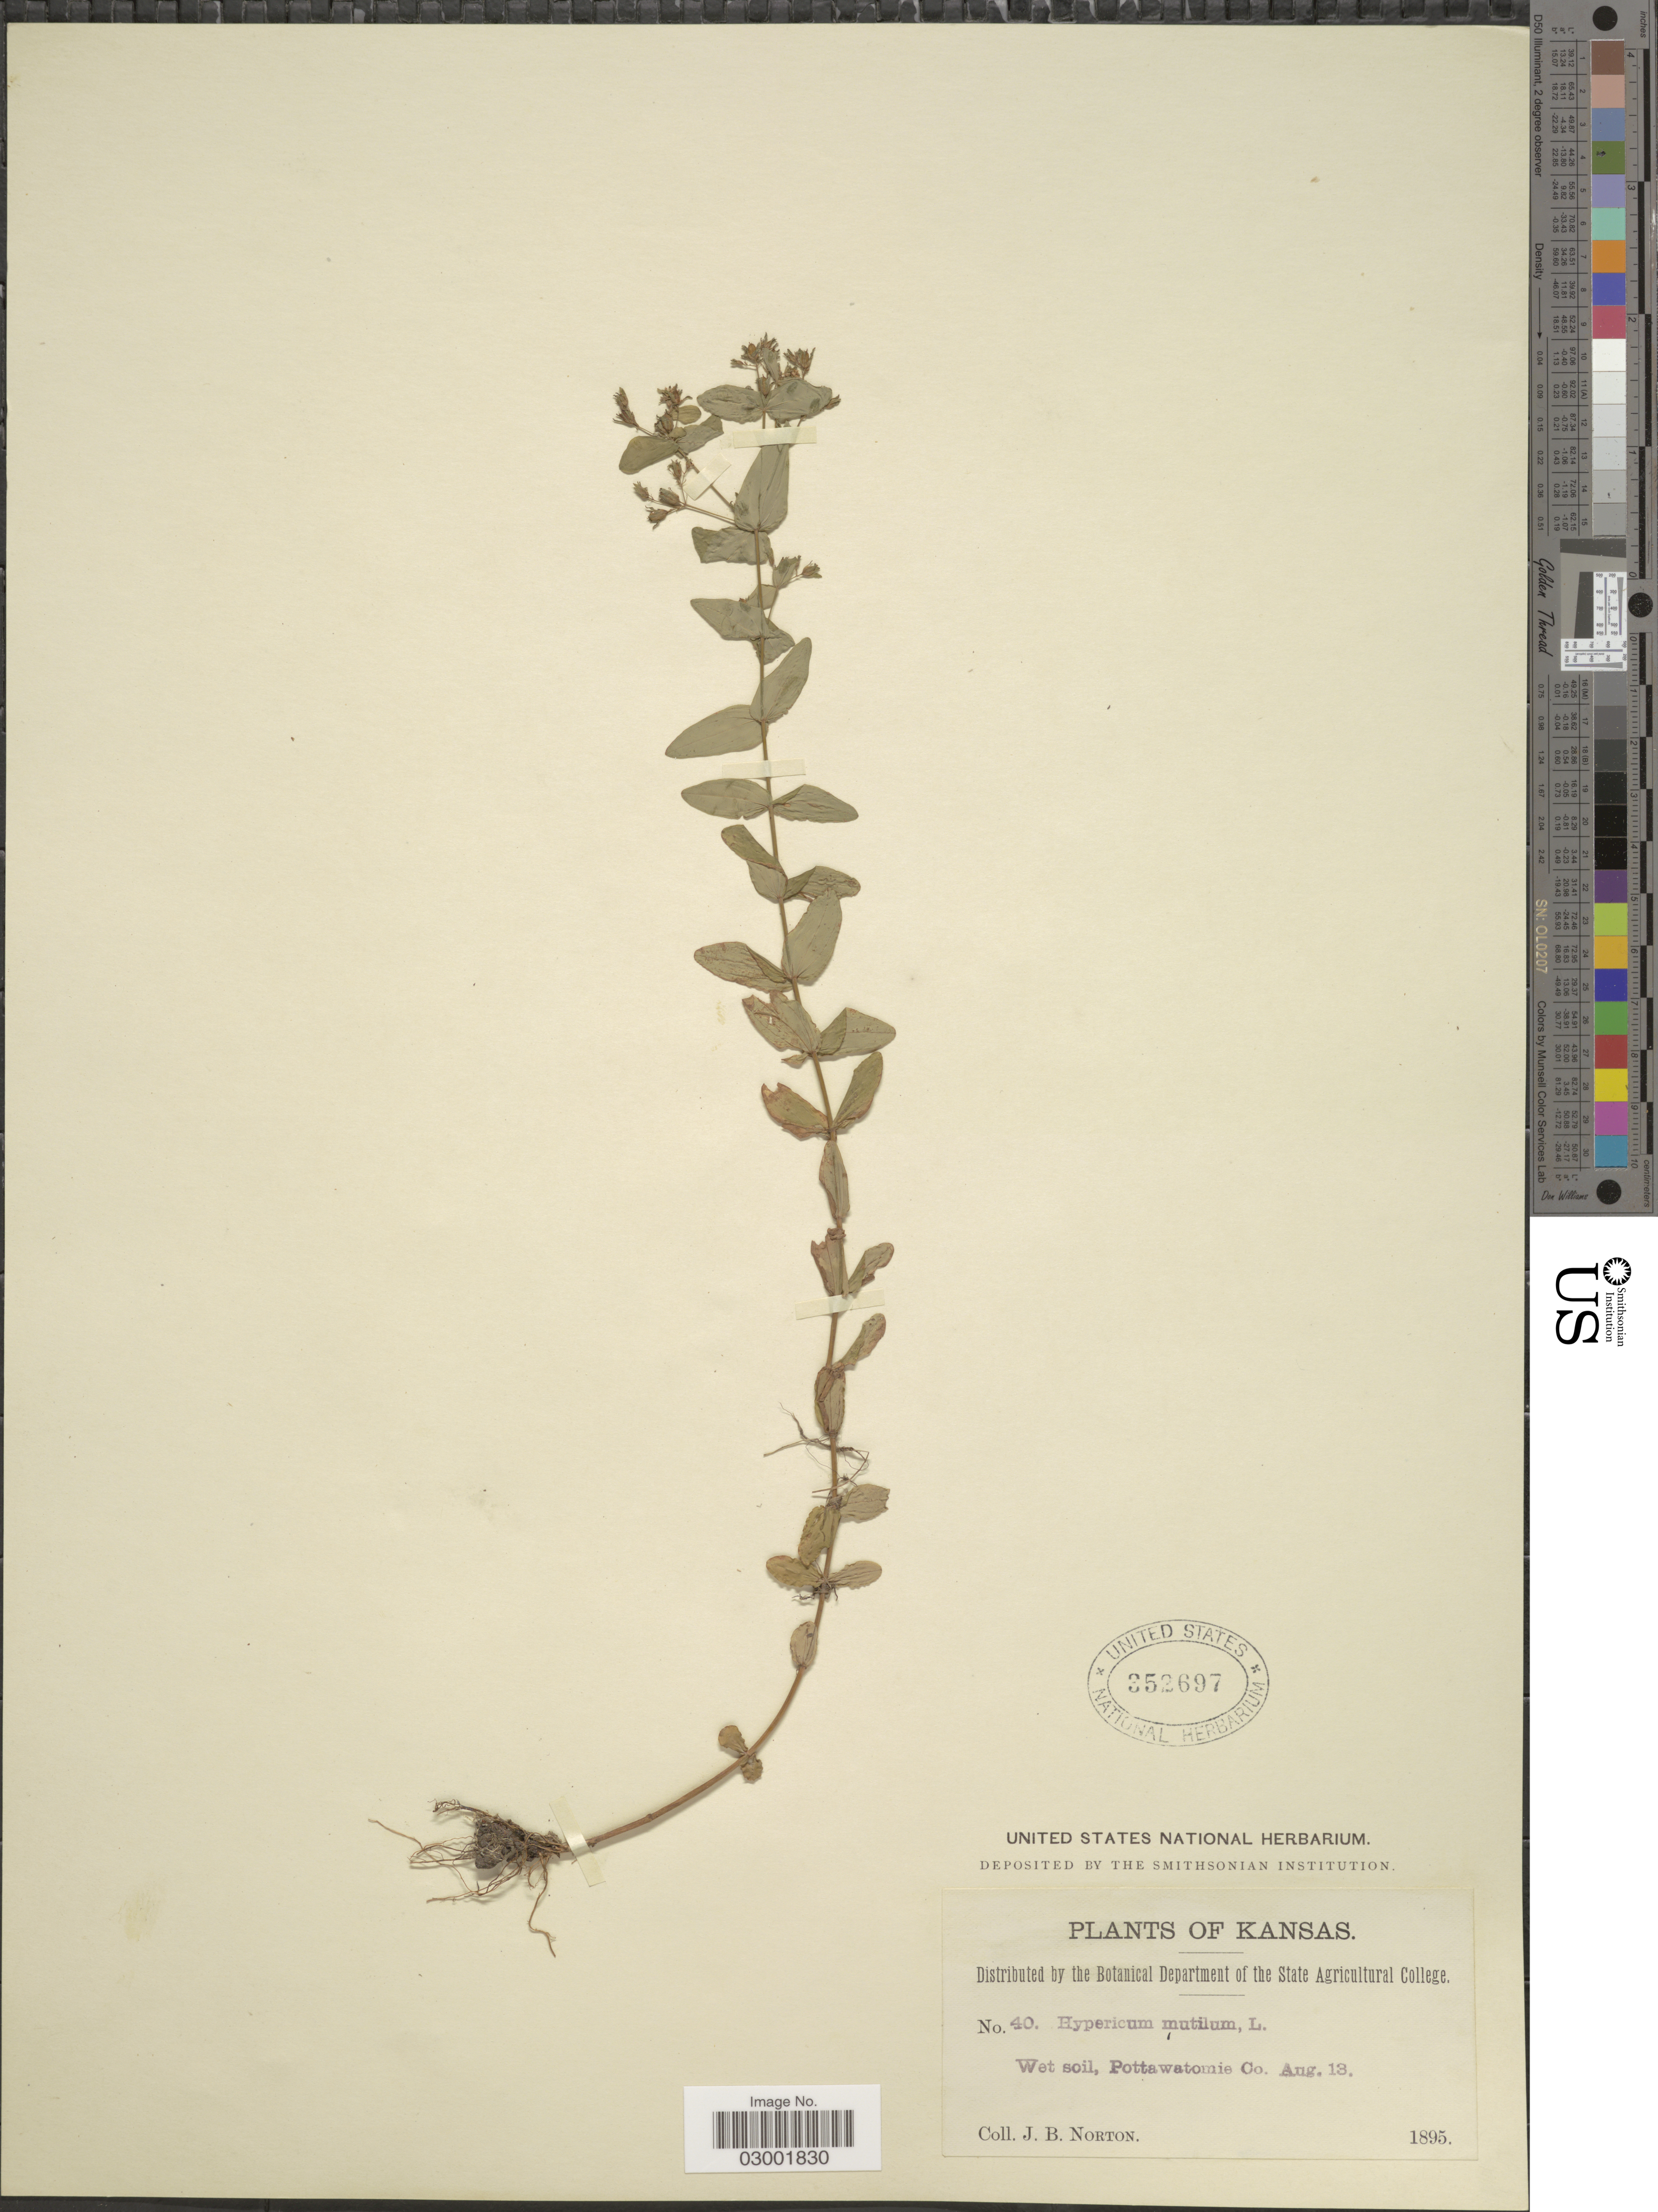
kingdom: Plantae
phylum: Tracheophyta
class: Magnoliopsida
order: Malpighiales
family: Hypericaceae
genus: Hypericum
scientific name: Hypericum mutilum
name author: L.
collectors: J. B. Norton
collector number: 40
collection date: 1895-08-13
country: United States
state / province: Kansas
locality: Pottawatomie Co.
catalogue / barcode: US 352697